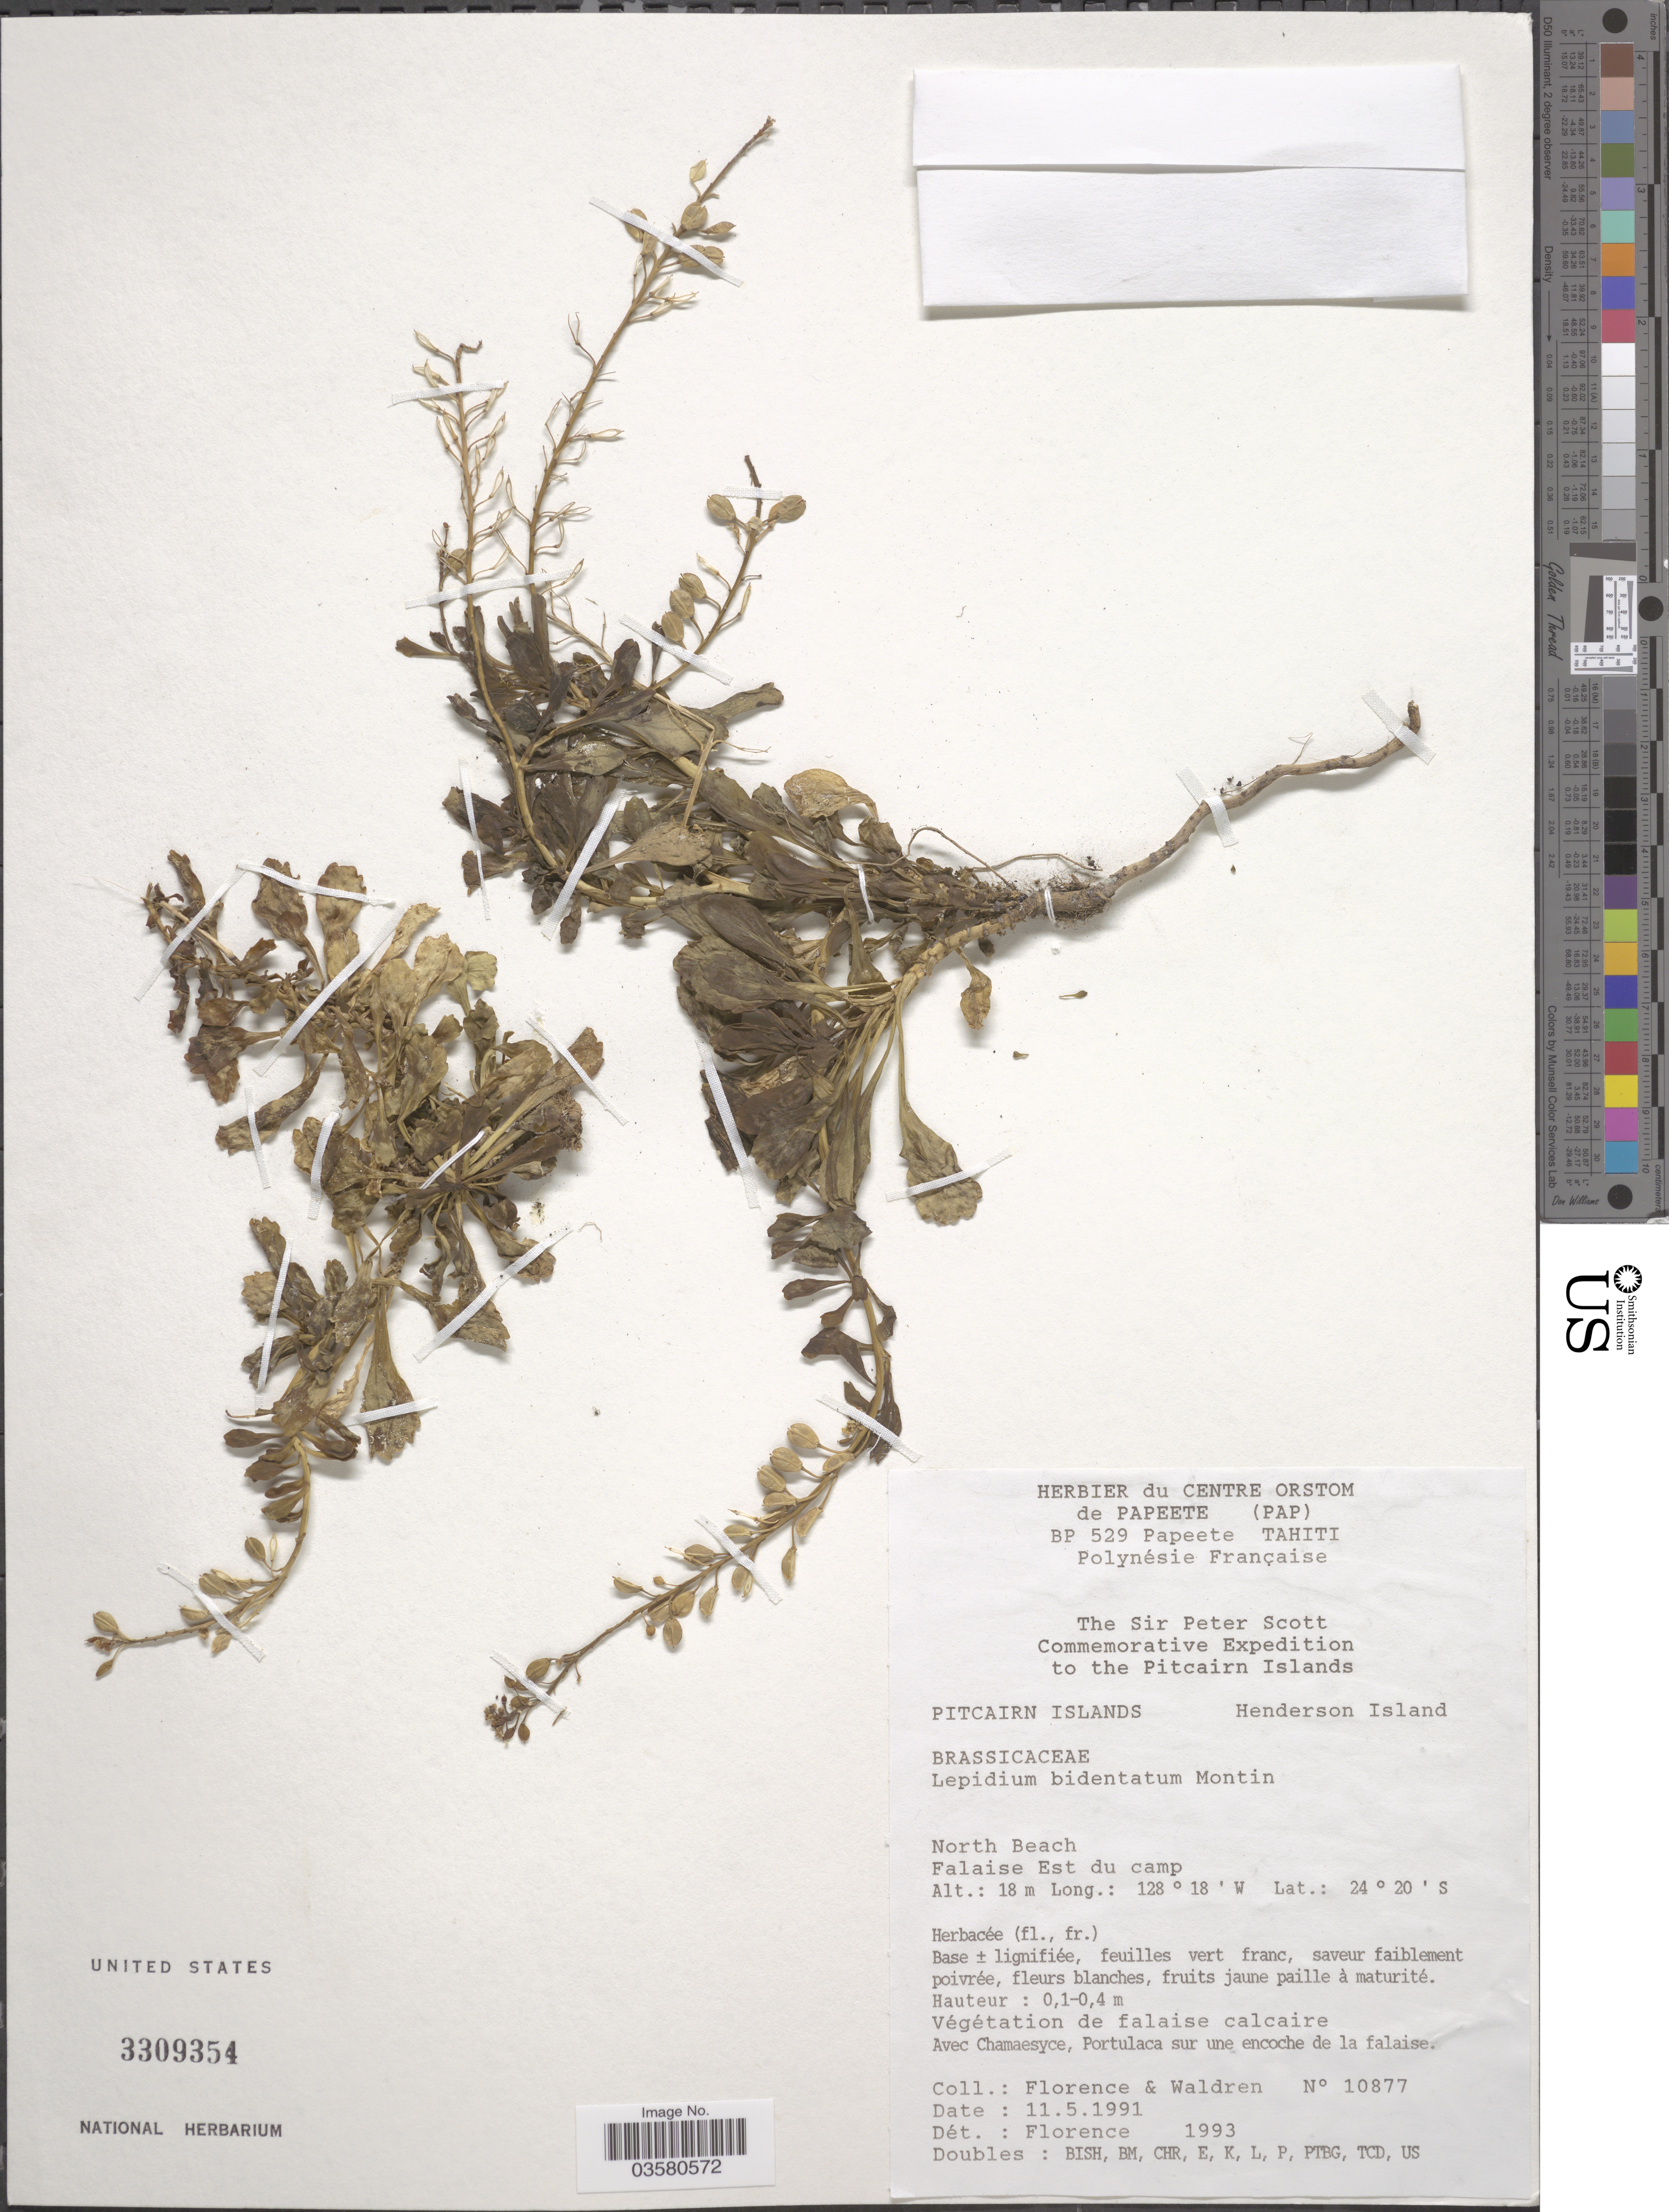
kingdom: Plantae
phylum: Tracheophyta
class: Magnoliopsida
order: Brassicales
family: Brassicaceae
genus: Lepidium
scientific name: Lepidium bidentatum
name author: Montin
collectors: -. Florence & Waldren, --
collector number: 10877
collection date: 1991-05-11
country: Pitcairn Islands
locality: Henderson Island. North Beach. Falaise Est du camp.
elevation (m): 18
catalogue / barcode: US 3309354